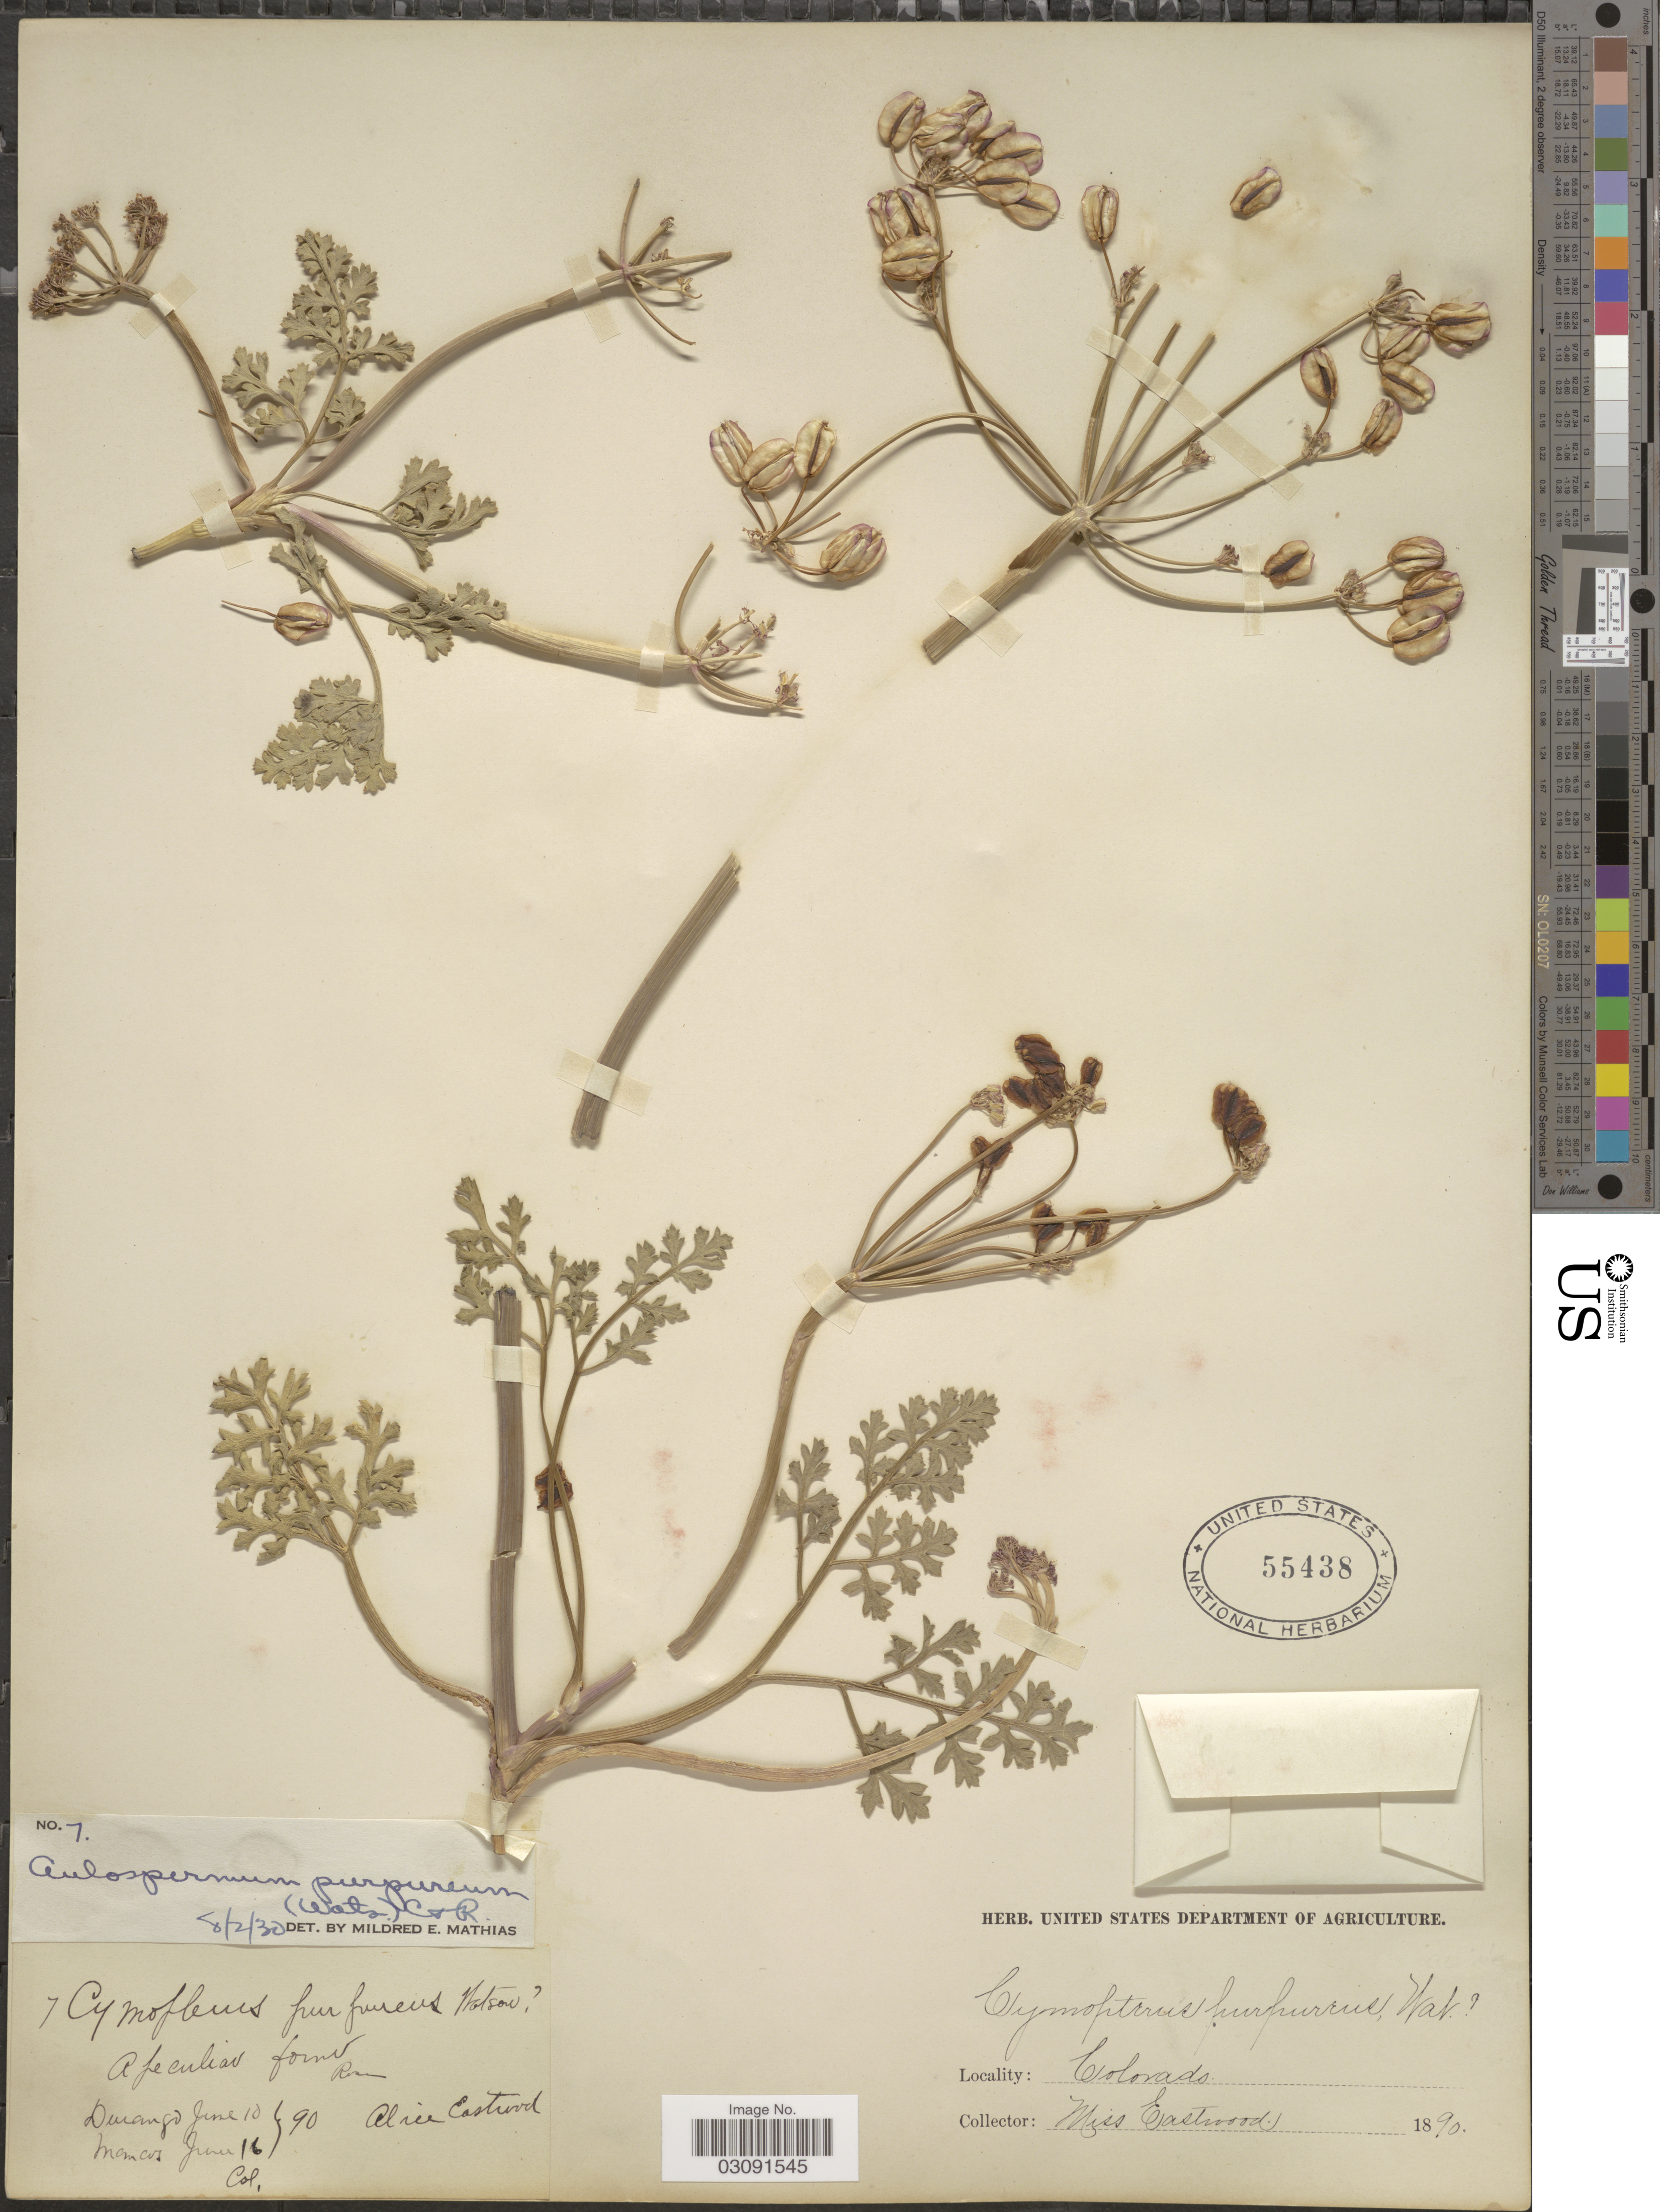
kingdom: Plantae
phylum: Tracheophyta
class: Magnoliopsida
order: Apiales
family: Apiaceae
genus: Cymopterus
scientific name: Cymopterus purpureus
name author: S. Watson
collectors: A. Eastwood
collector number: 7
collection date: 1890-06-10/1890-06-16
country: United States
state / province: Colorado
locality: Durango, Mancos.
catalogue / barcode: US 55438